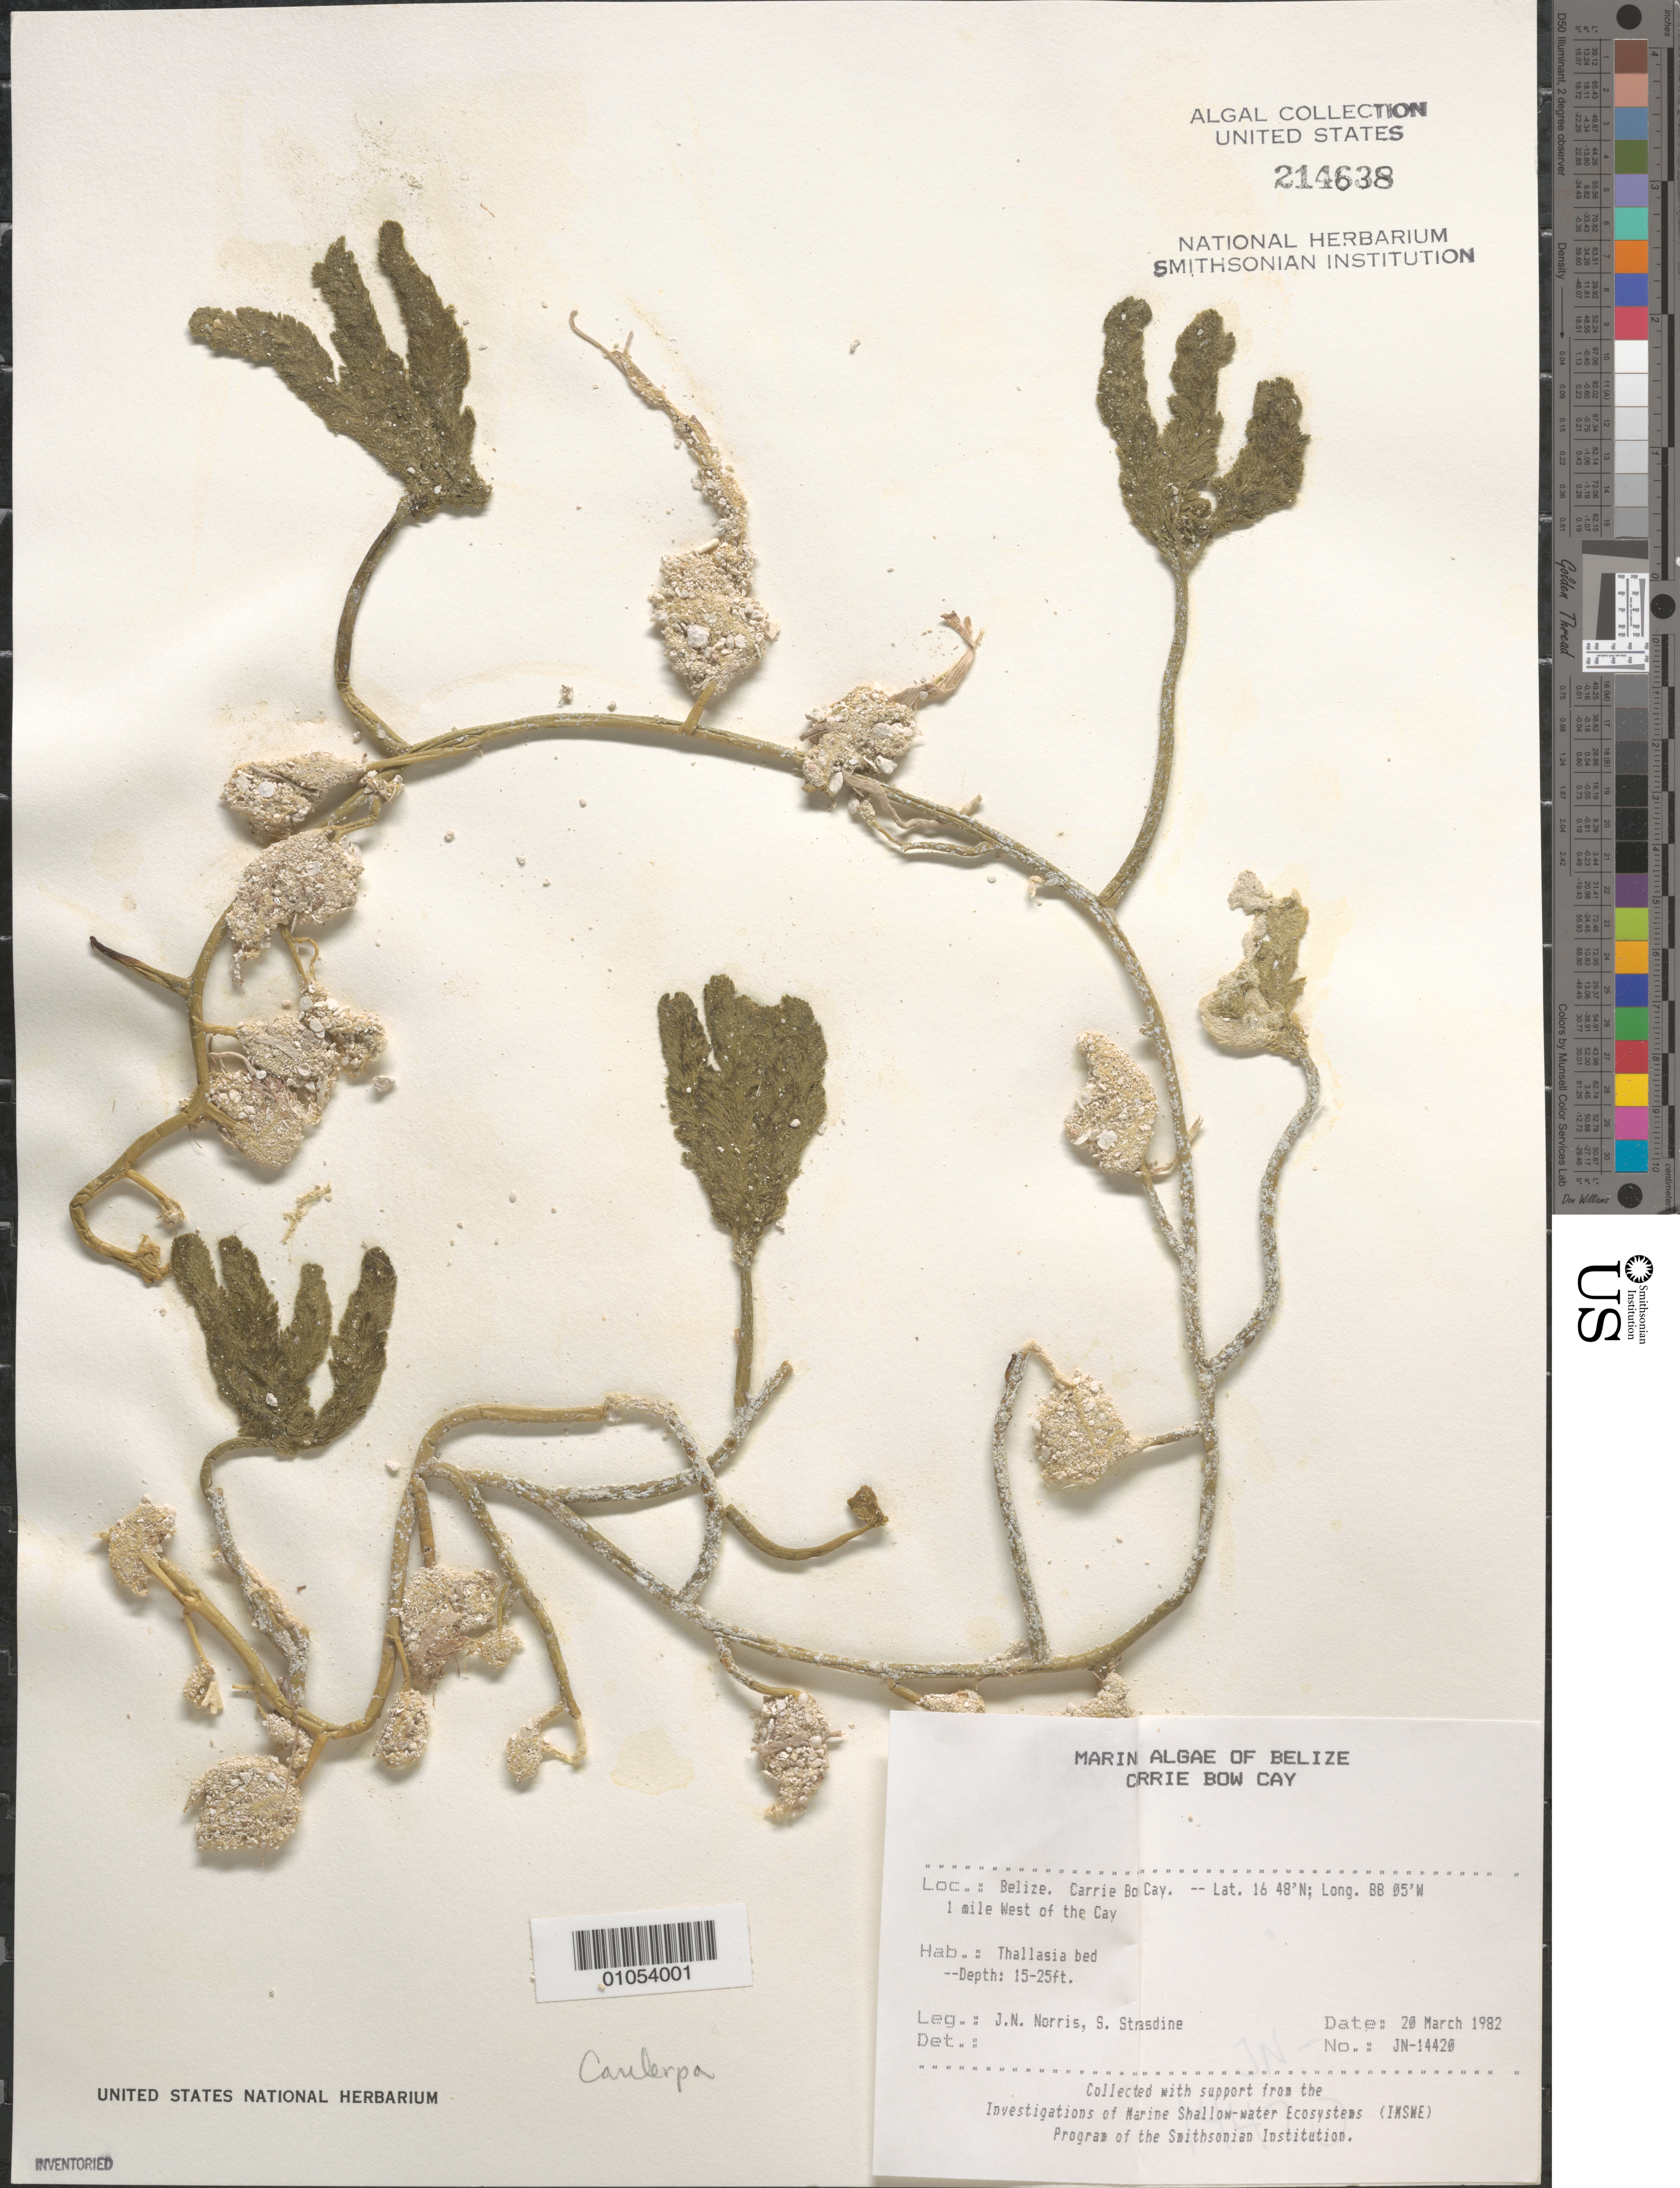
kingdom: Plantae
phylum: Chlorophyta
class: Ulvophyceae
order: Bryopsidales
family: Caulerpaceae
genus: Caulerpa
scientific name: Caulerpa sp.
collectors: J. N. Norris & S. Strasdine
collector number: JN-14420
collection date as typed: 20 Mar 1982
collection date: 1982-03-20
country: Belize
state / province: Stann Creek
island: Carrie Bow Cay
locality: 1 mile west of the cay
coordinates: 16 48'N, 88 05'W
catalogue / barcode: US 214638